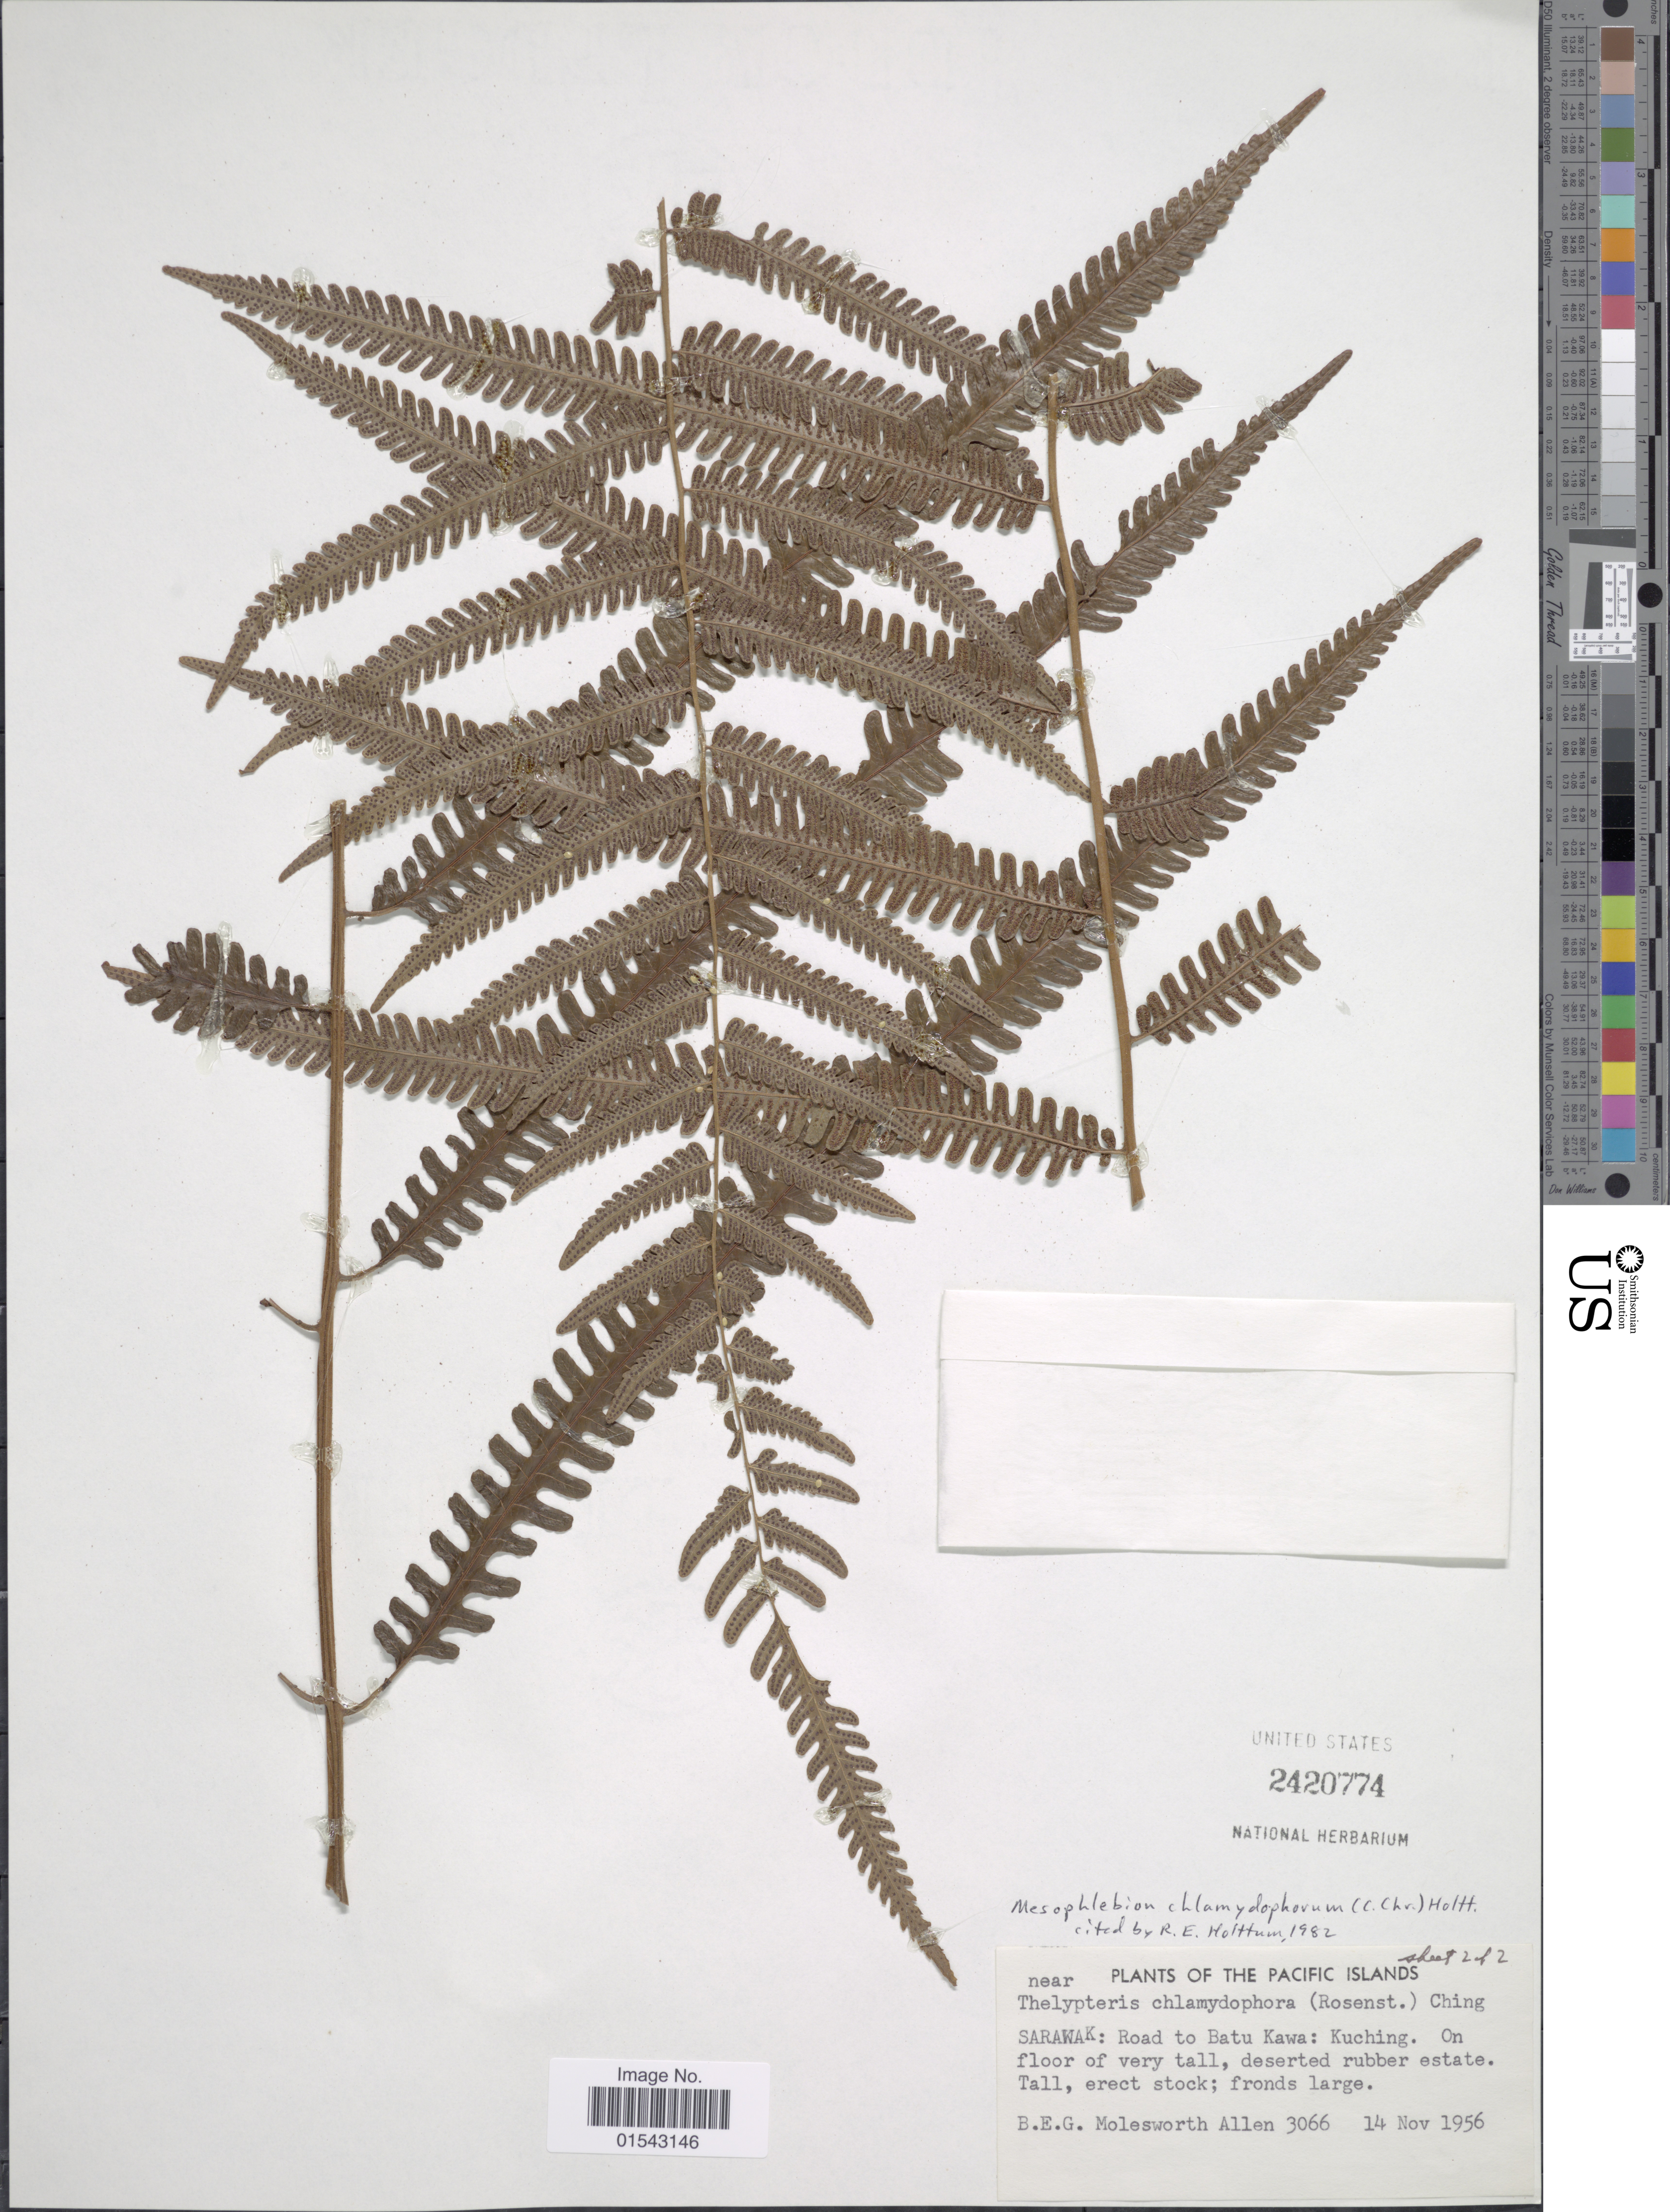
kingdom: Plantae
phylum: Tracheophyta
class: Polypodiopsida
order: Polypodiales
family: Thelypteridaceae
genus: Mesophlebion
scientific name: Mesophlebion chlamydophorum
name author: (Rosenst.) Holttum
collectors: B. E. G. Molesworth-Allen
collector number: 3066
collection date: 1956-11-14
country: Malaysia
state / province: Sarawak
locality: Sarawak: Road to Batu Kawa: Kuching, the Pacific Islands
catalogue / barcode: US 2420774